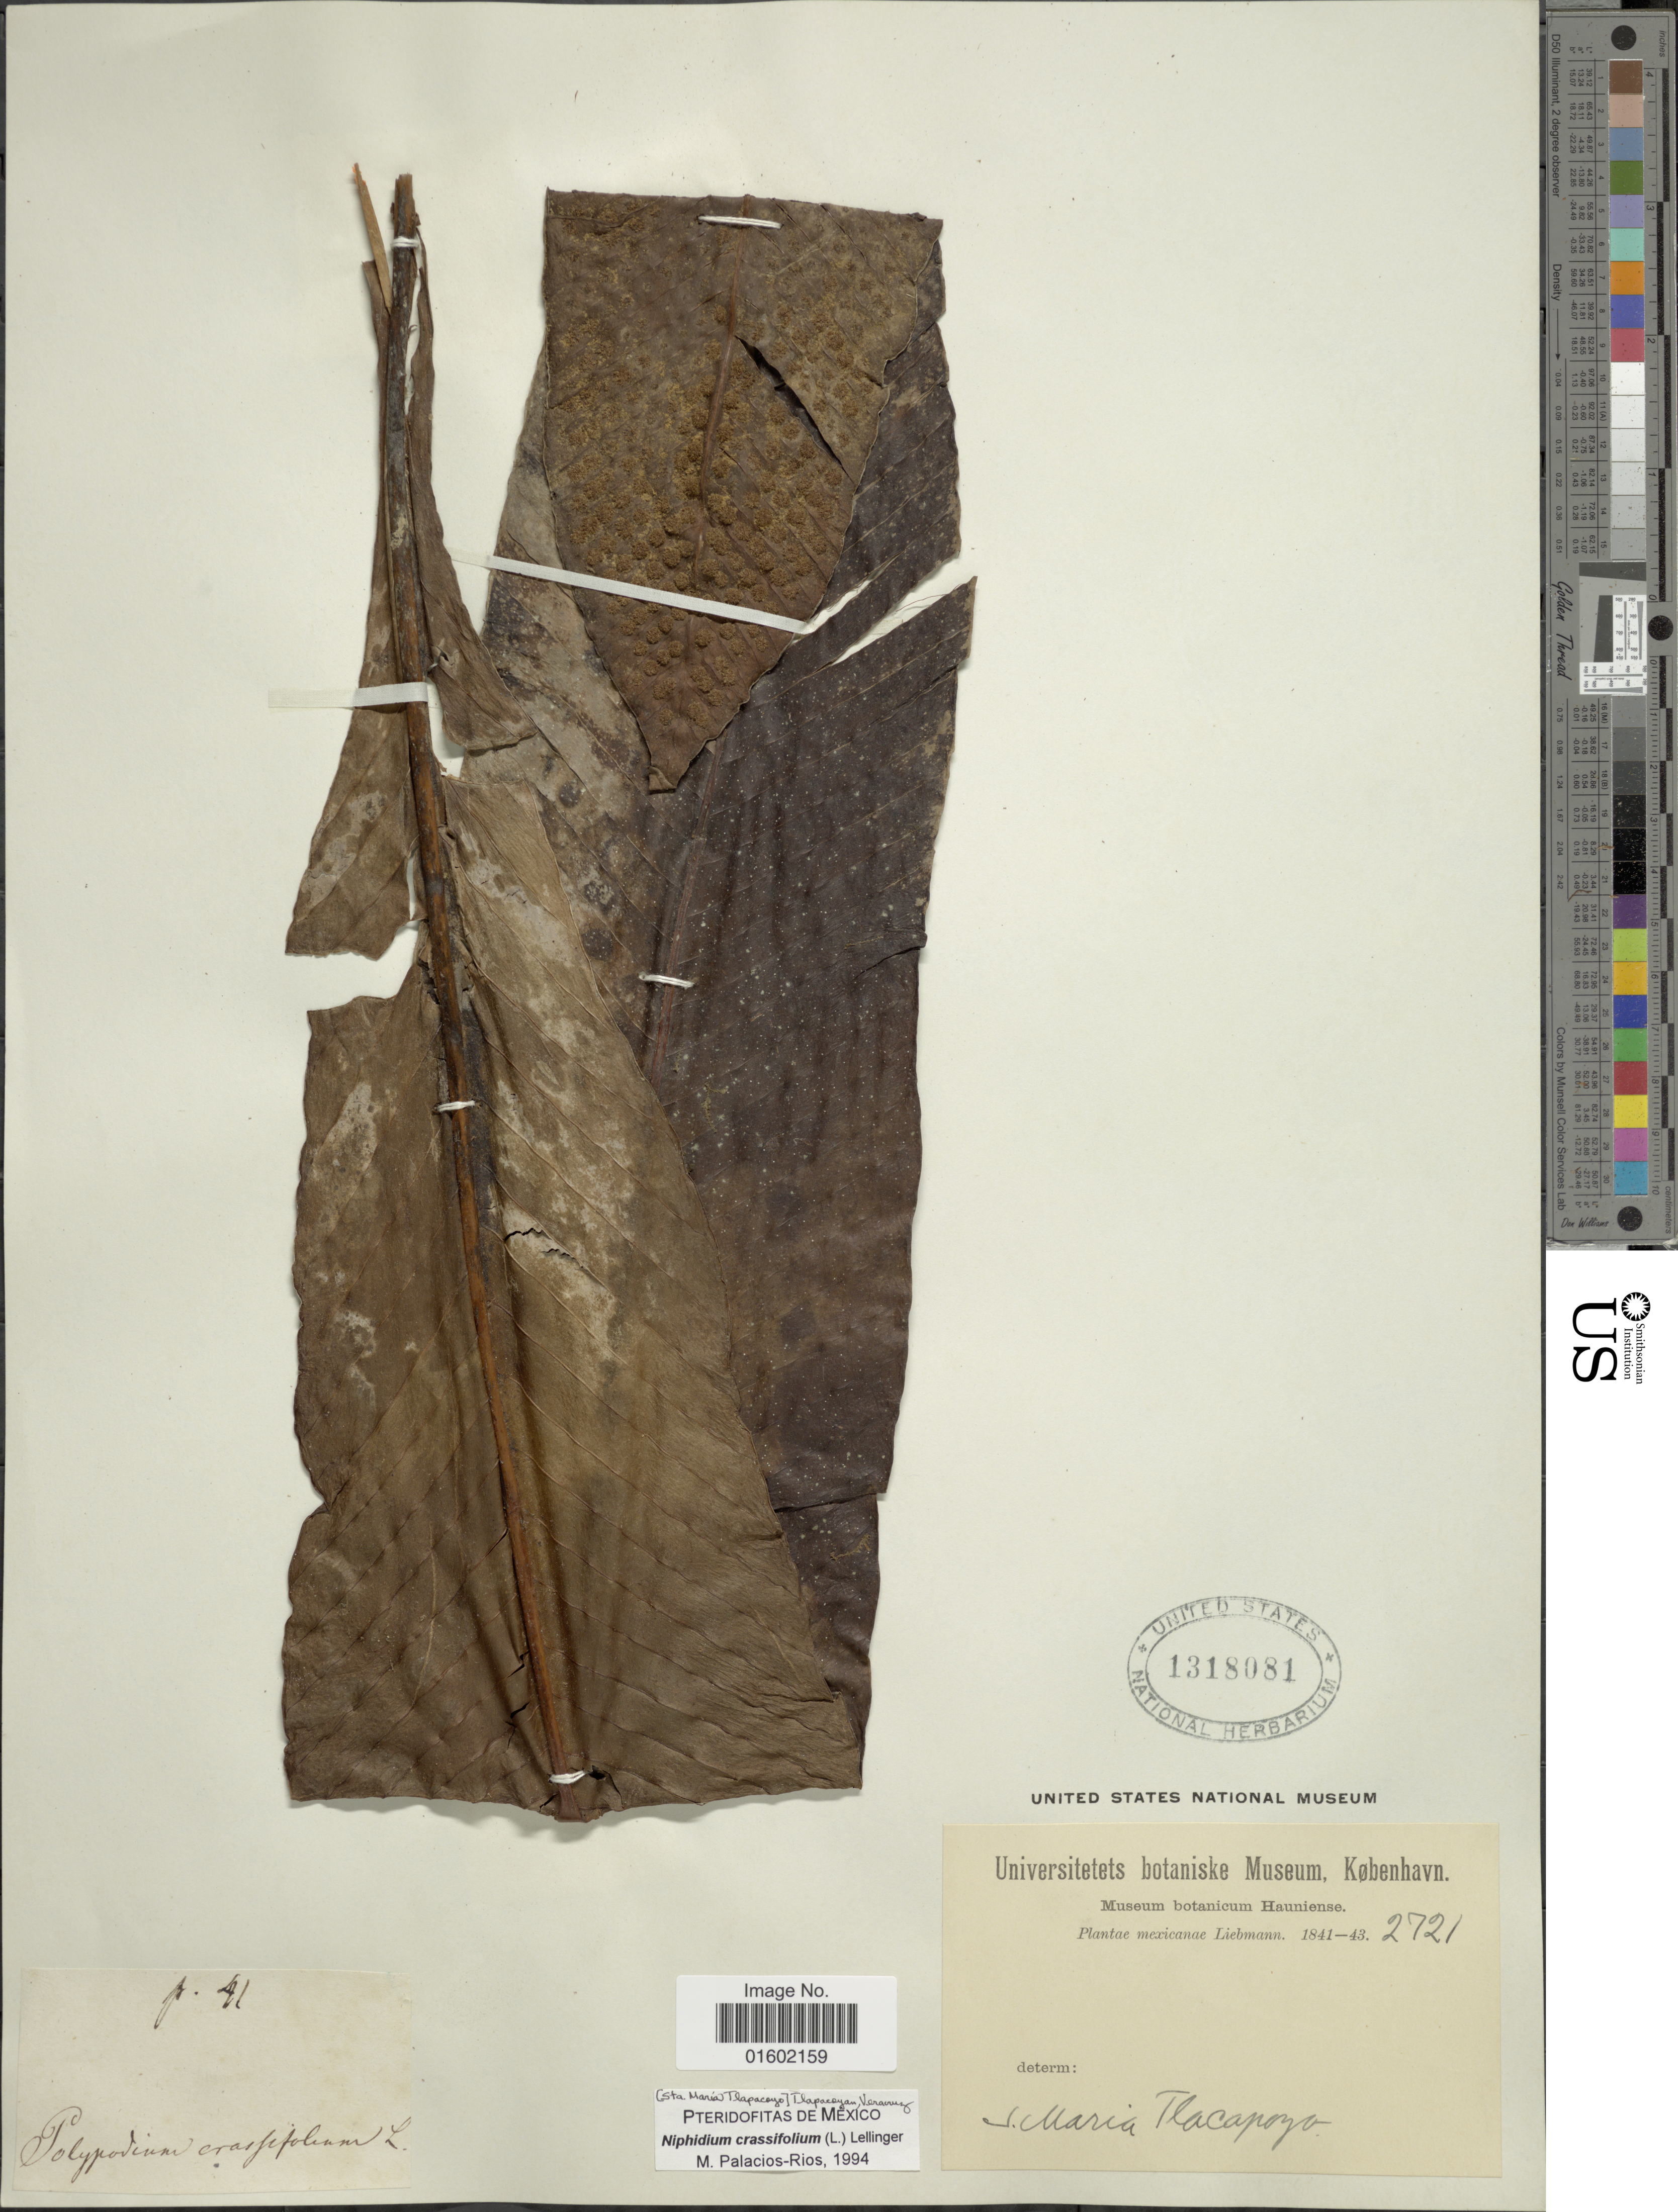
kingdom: Plantae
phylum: Tracheophyta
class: Polypodiopsida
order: Polypodiales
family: Polypodiaceae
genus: Niphidium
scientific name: Niphidium crassifolium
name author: (L.) Lellinger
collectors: Liebmann, --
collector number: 2721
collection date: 1841/1843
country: Mexico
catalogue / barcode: US 1318081